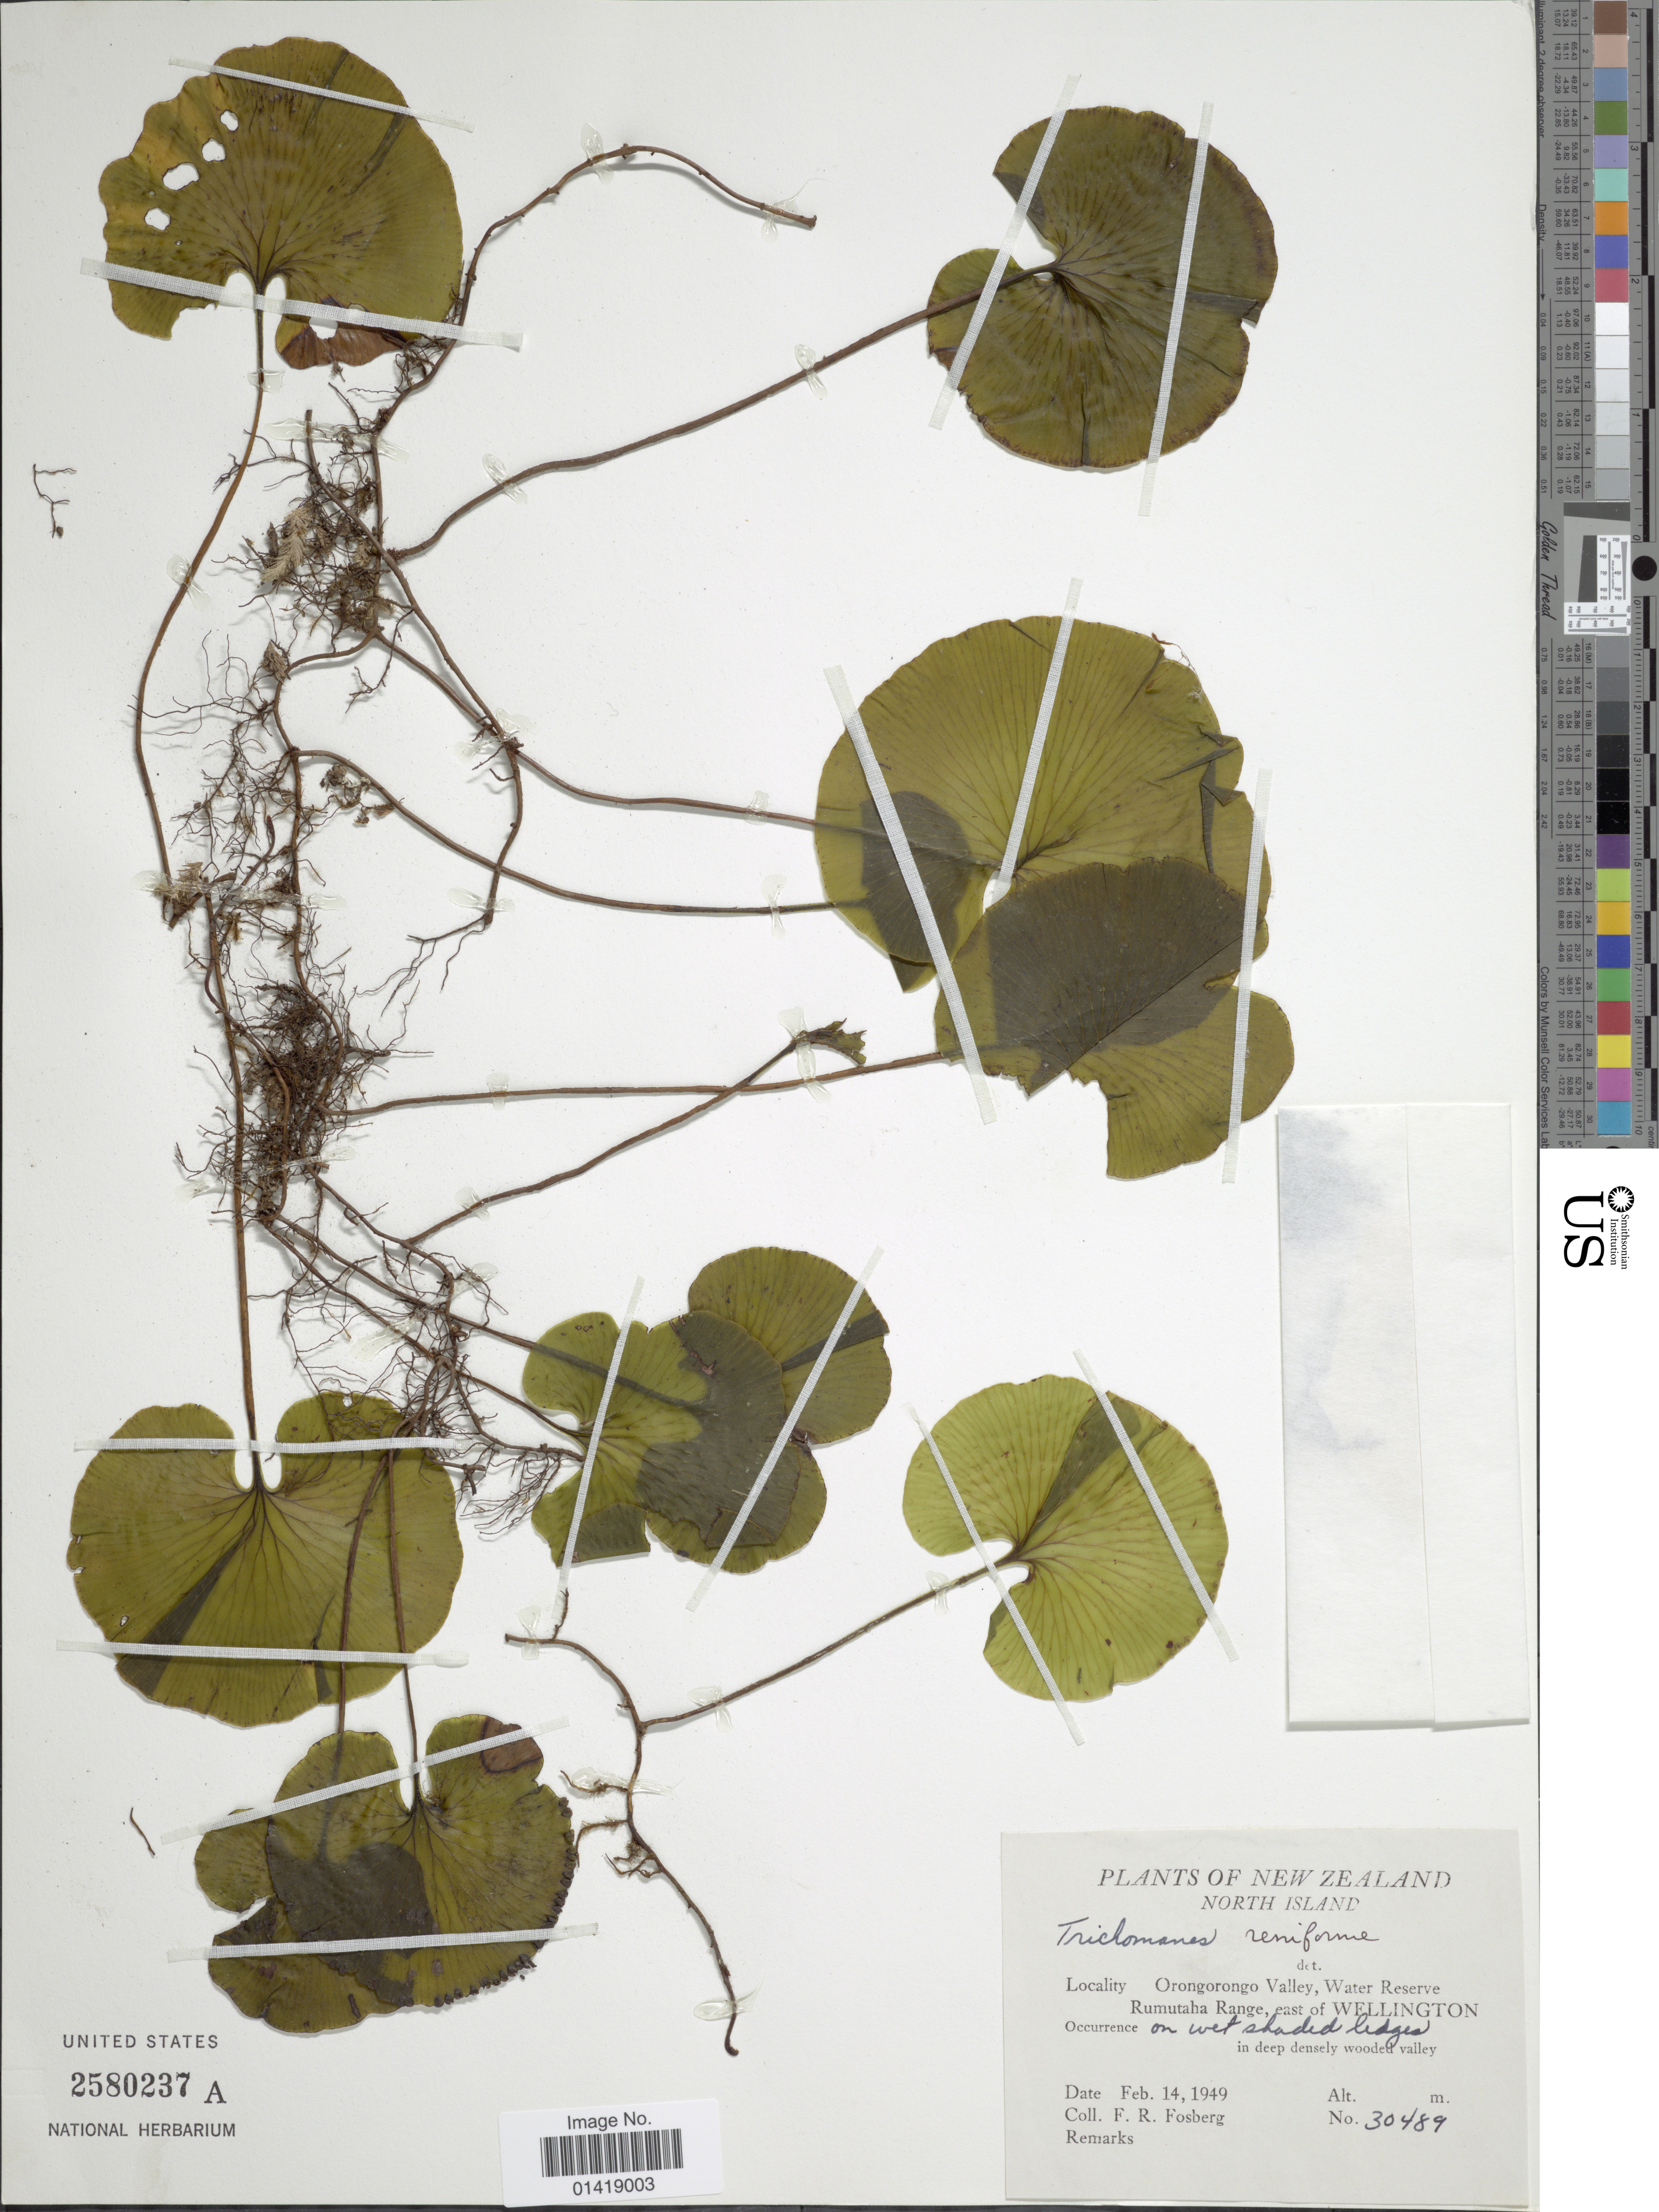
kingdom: Plantae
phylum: Tracheophyta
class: Polypodiopsida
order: Hymenophyllales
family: Hymenophyllaceae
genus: Hymenophyllum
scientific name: Hymenophyllum nephrophyllum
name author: Ebihara & K. Iwats.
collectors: F. R. Fosberg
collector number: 30489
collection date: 1949-02-14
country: New Zealand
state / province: Wellington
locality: North Island Orongorongo valley, water reserve Rumutaha range, east of Wellington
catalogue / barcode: US 2580237A